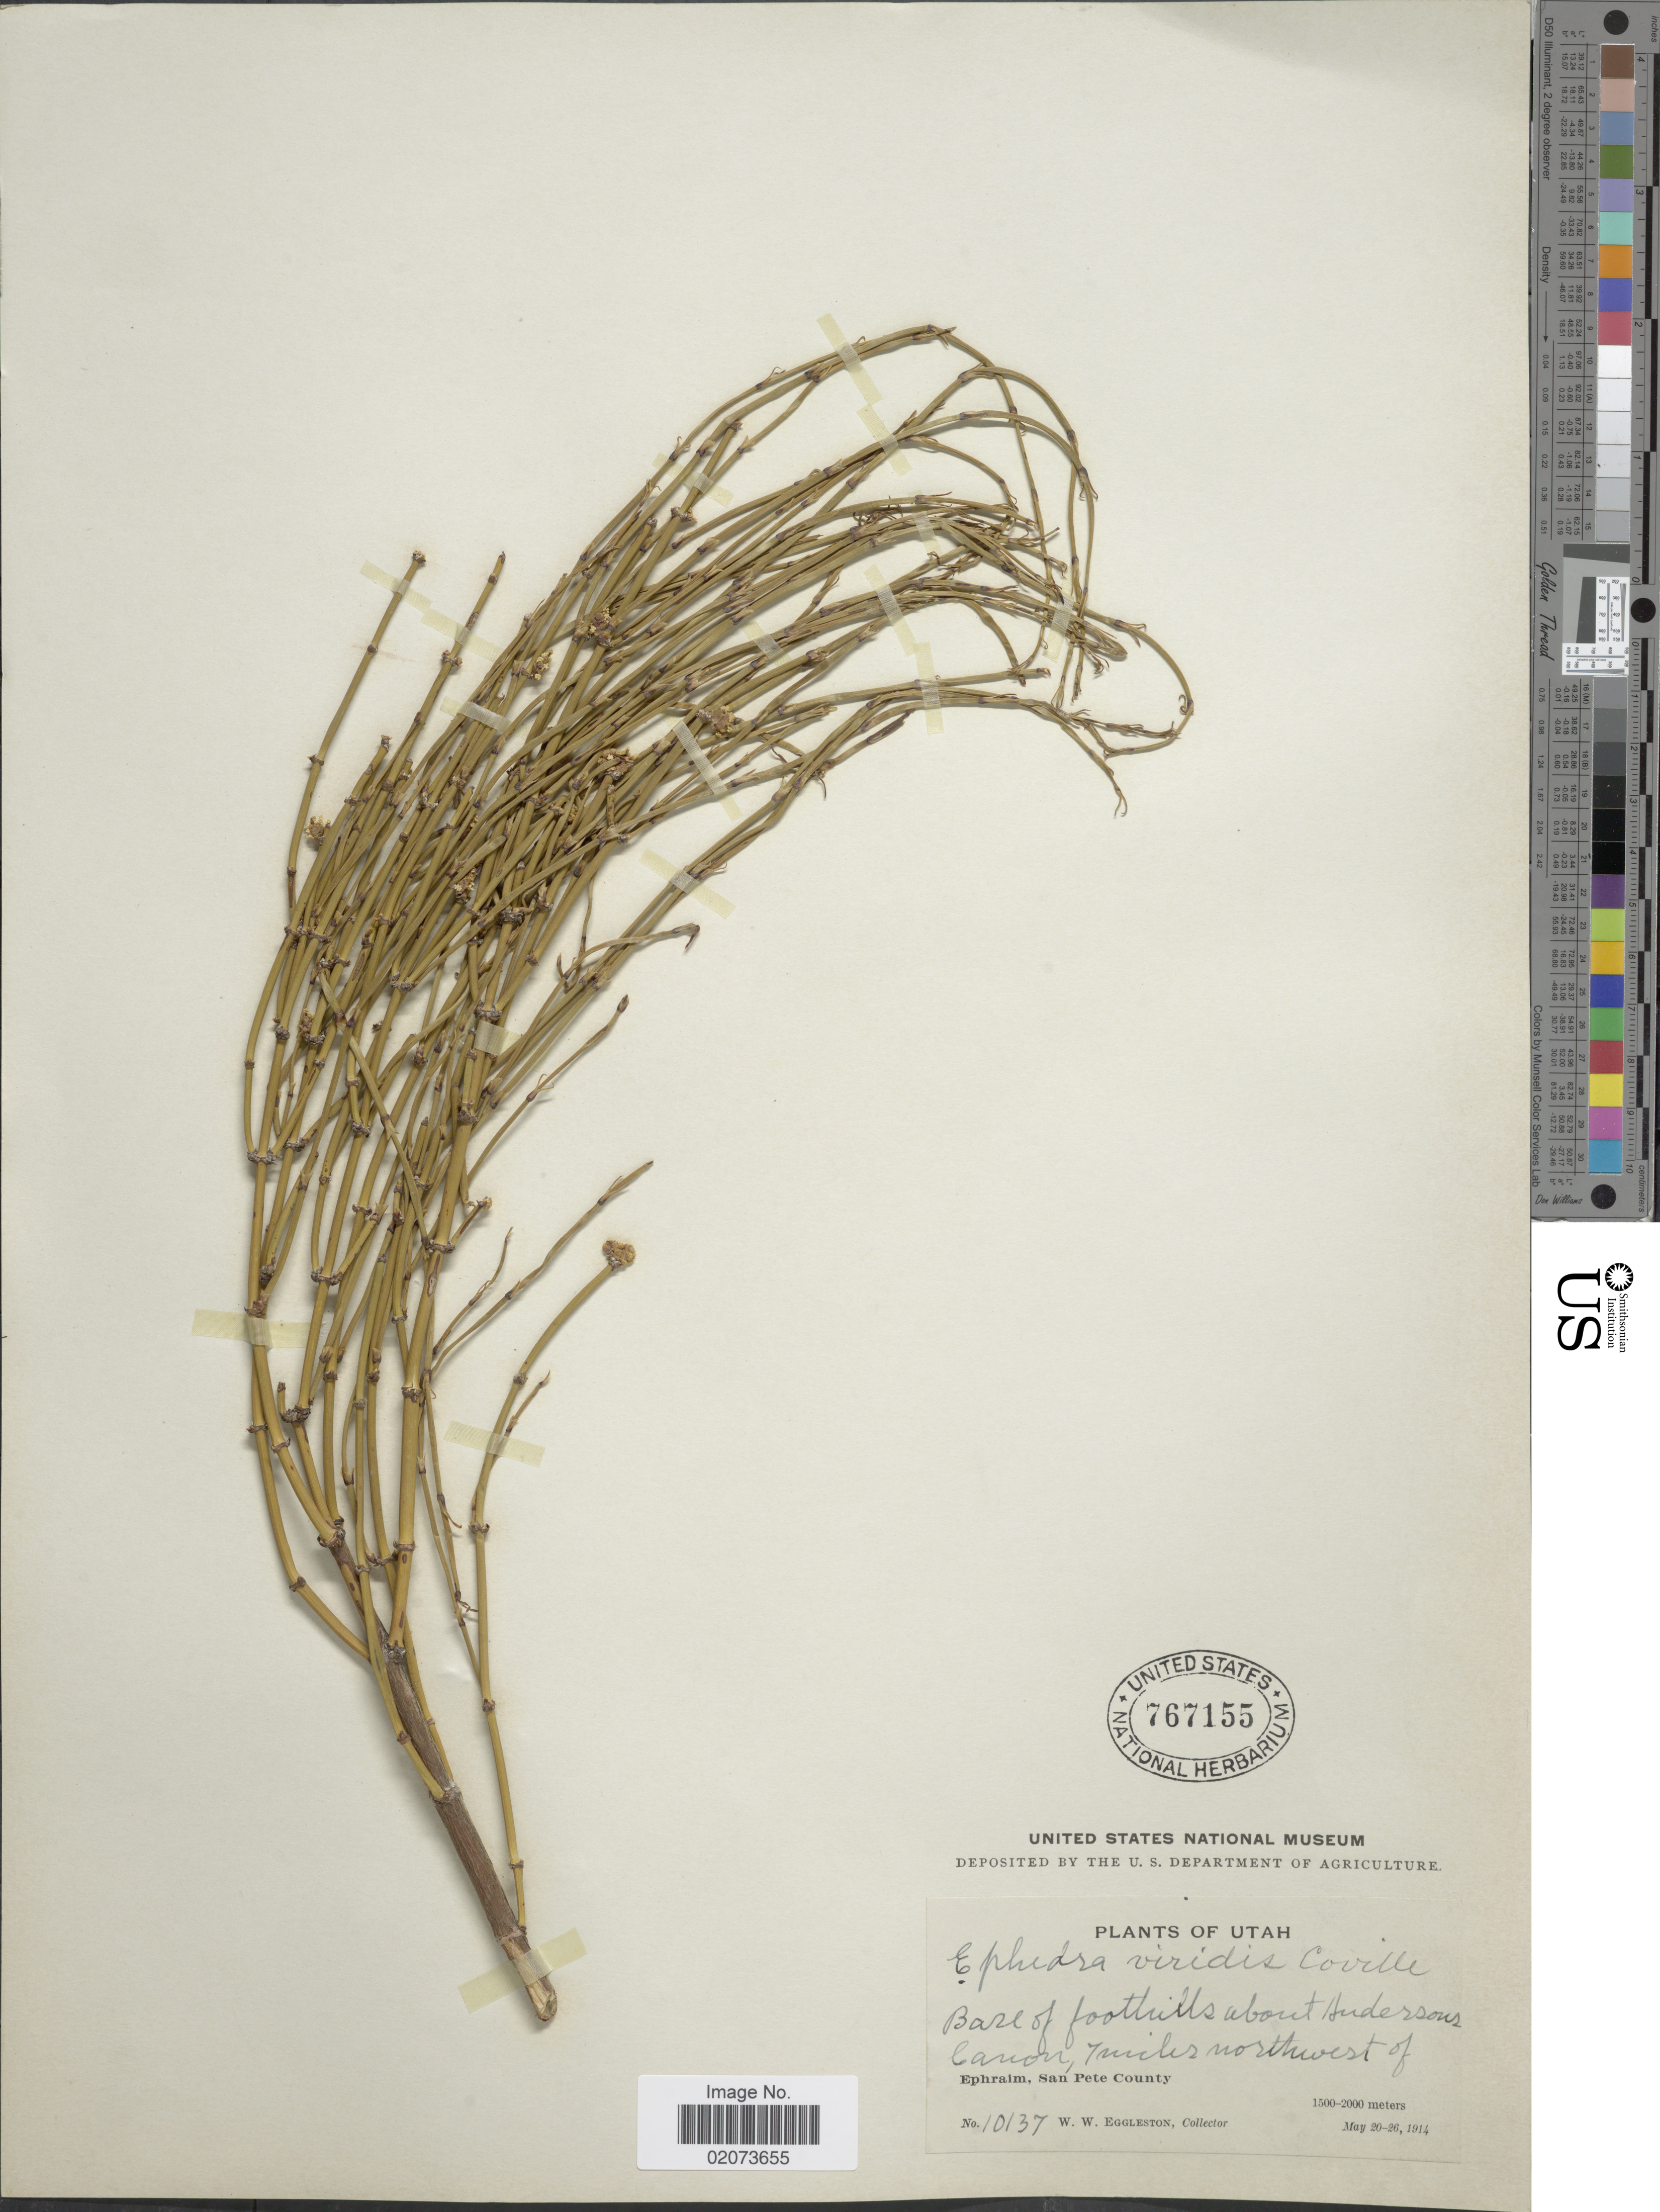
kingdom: Plantae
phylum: Tracheophyta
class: Gnetopsida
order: Ephedrales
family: Ephedraceae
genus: Ephedra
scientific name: Ephedra viridis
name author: Coville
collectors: W. W. Eggleston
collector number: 10137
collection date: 1914-05-20/1914-05-26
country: United States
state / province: Utah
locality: Bars of foothills about Andersons Canon, 7 miles northwest of Ephraim, San Pete County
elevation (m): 1500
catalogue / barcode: US 767155